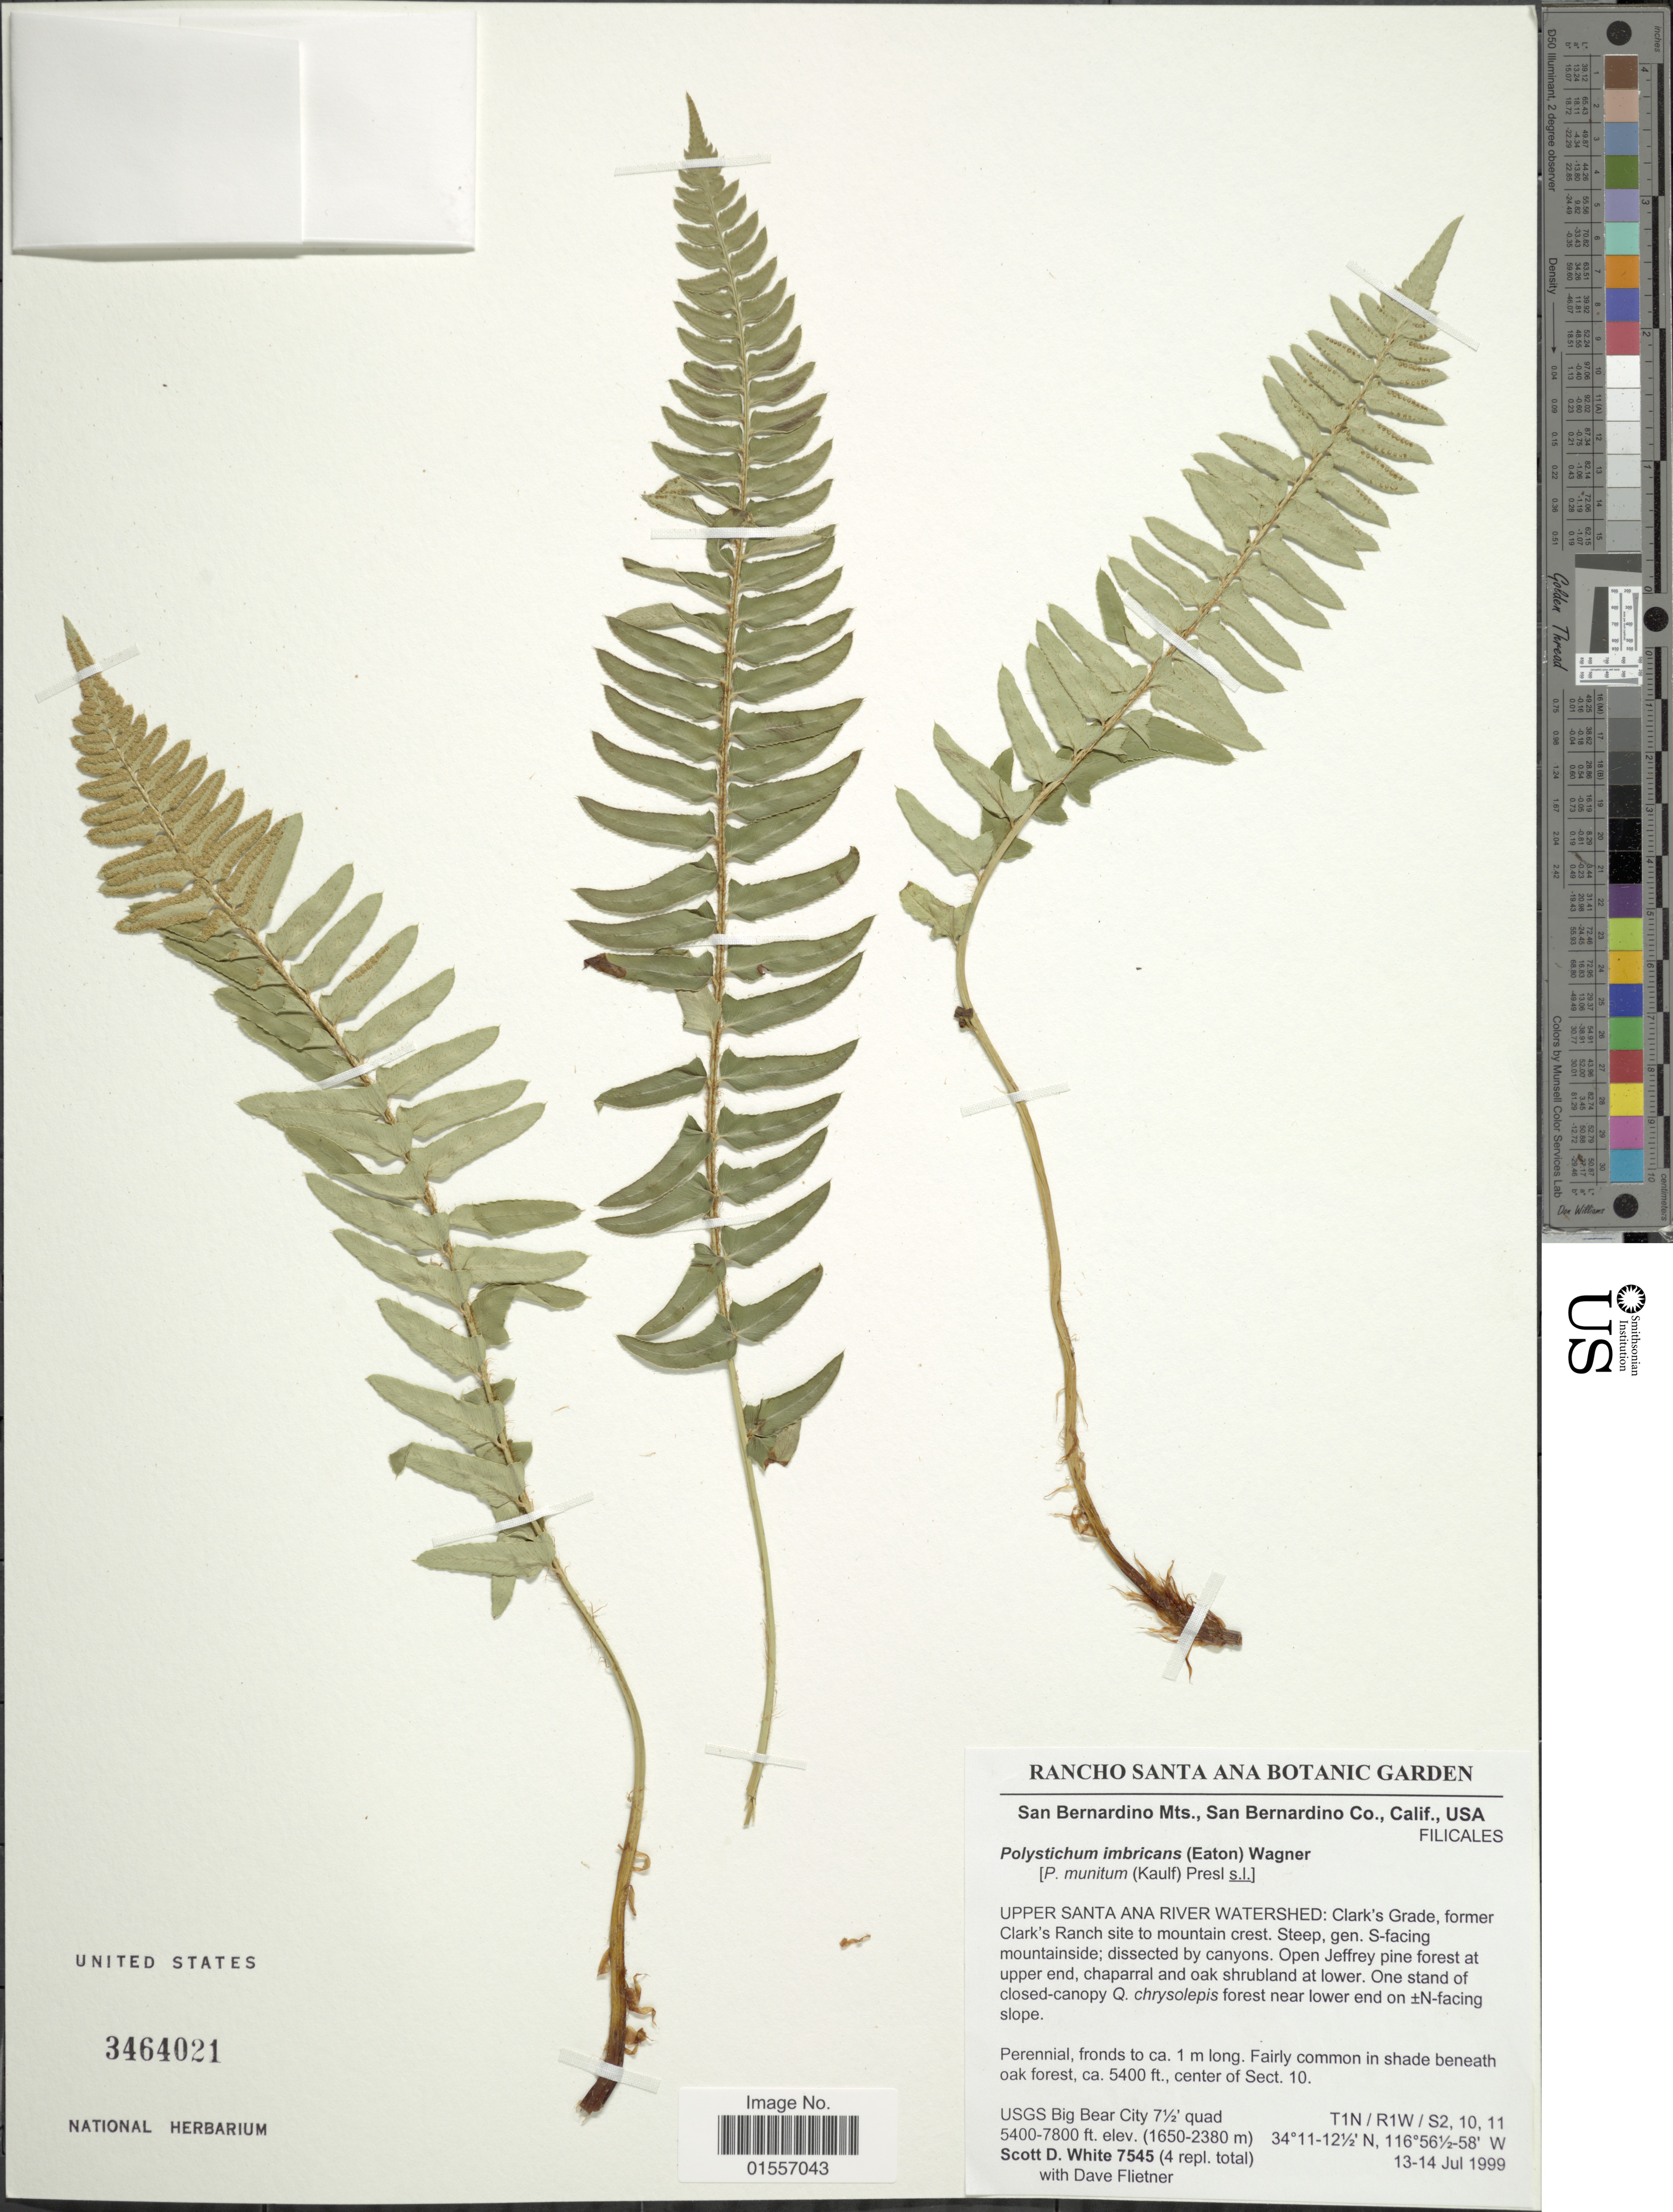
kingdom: Plantae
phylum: Tracheophyta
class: Polypodiopsida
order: Polypodiales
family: Dryopteridaceae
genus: Polystichum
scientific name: Polystichum imbricans subsp. imbricans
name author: (D.C. Eaton) D.H. Wagner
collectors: S. White & D. Flietner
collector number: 7545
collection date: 1999-07-13/1999-07-14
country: United States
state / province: California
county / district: San Bernardino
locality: San Bernardino Mts., San Bernardino Co., Calif., USA, Filicales, Upper Santa Ana River Watershed: Clark's Grade, former Clark's Ranch site to mountain crest, Steep, gen. S-facing mountainside; dissected by canyons, Open Jeffrey pine forest at upper end, chaparral and oak shrubland at lower, center of Sect. 10, USGS Big Bear City 7½ quad, T1N / R1W / S2, 10, 11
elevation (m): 1646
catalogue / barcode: US 3464021